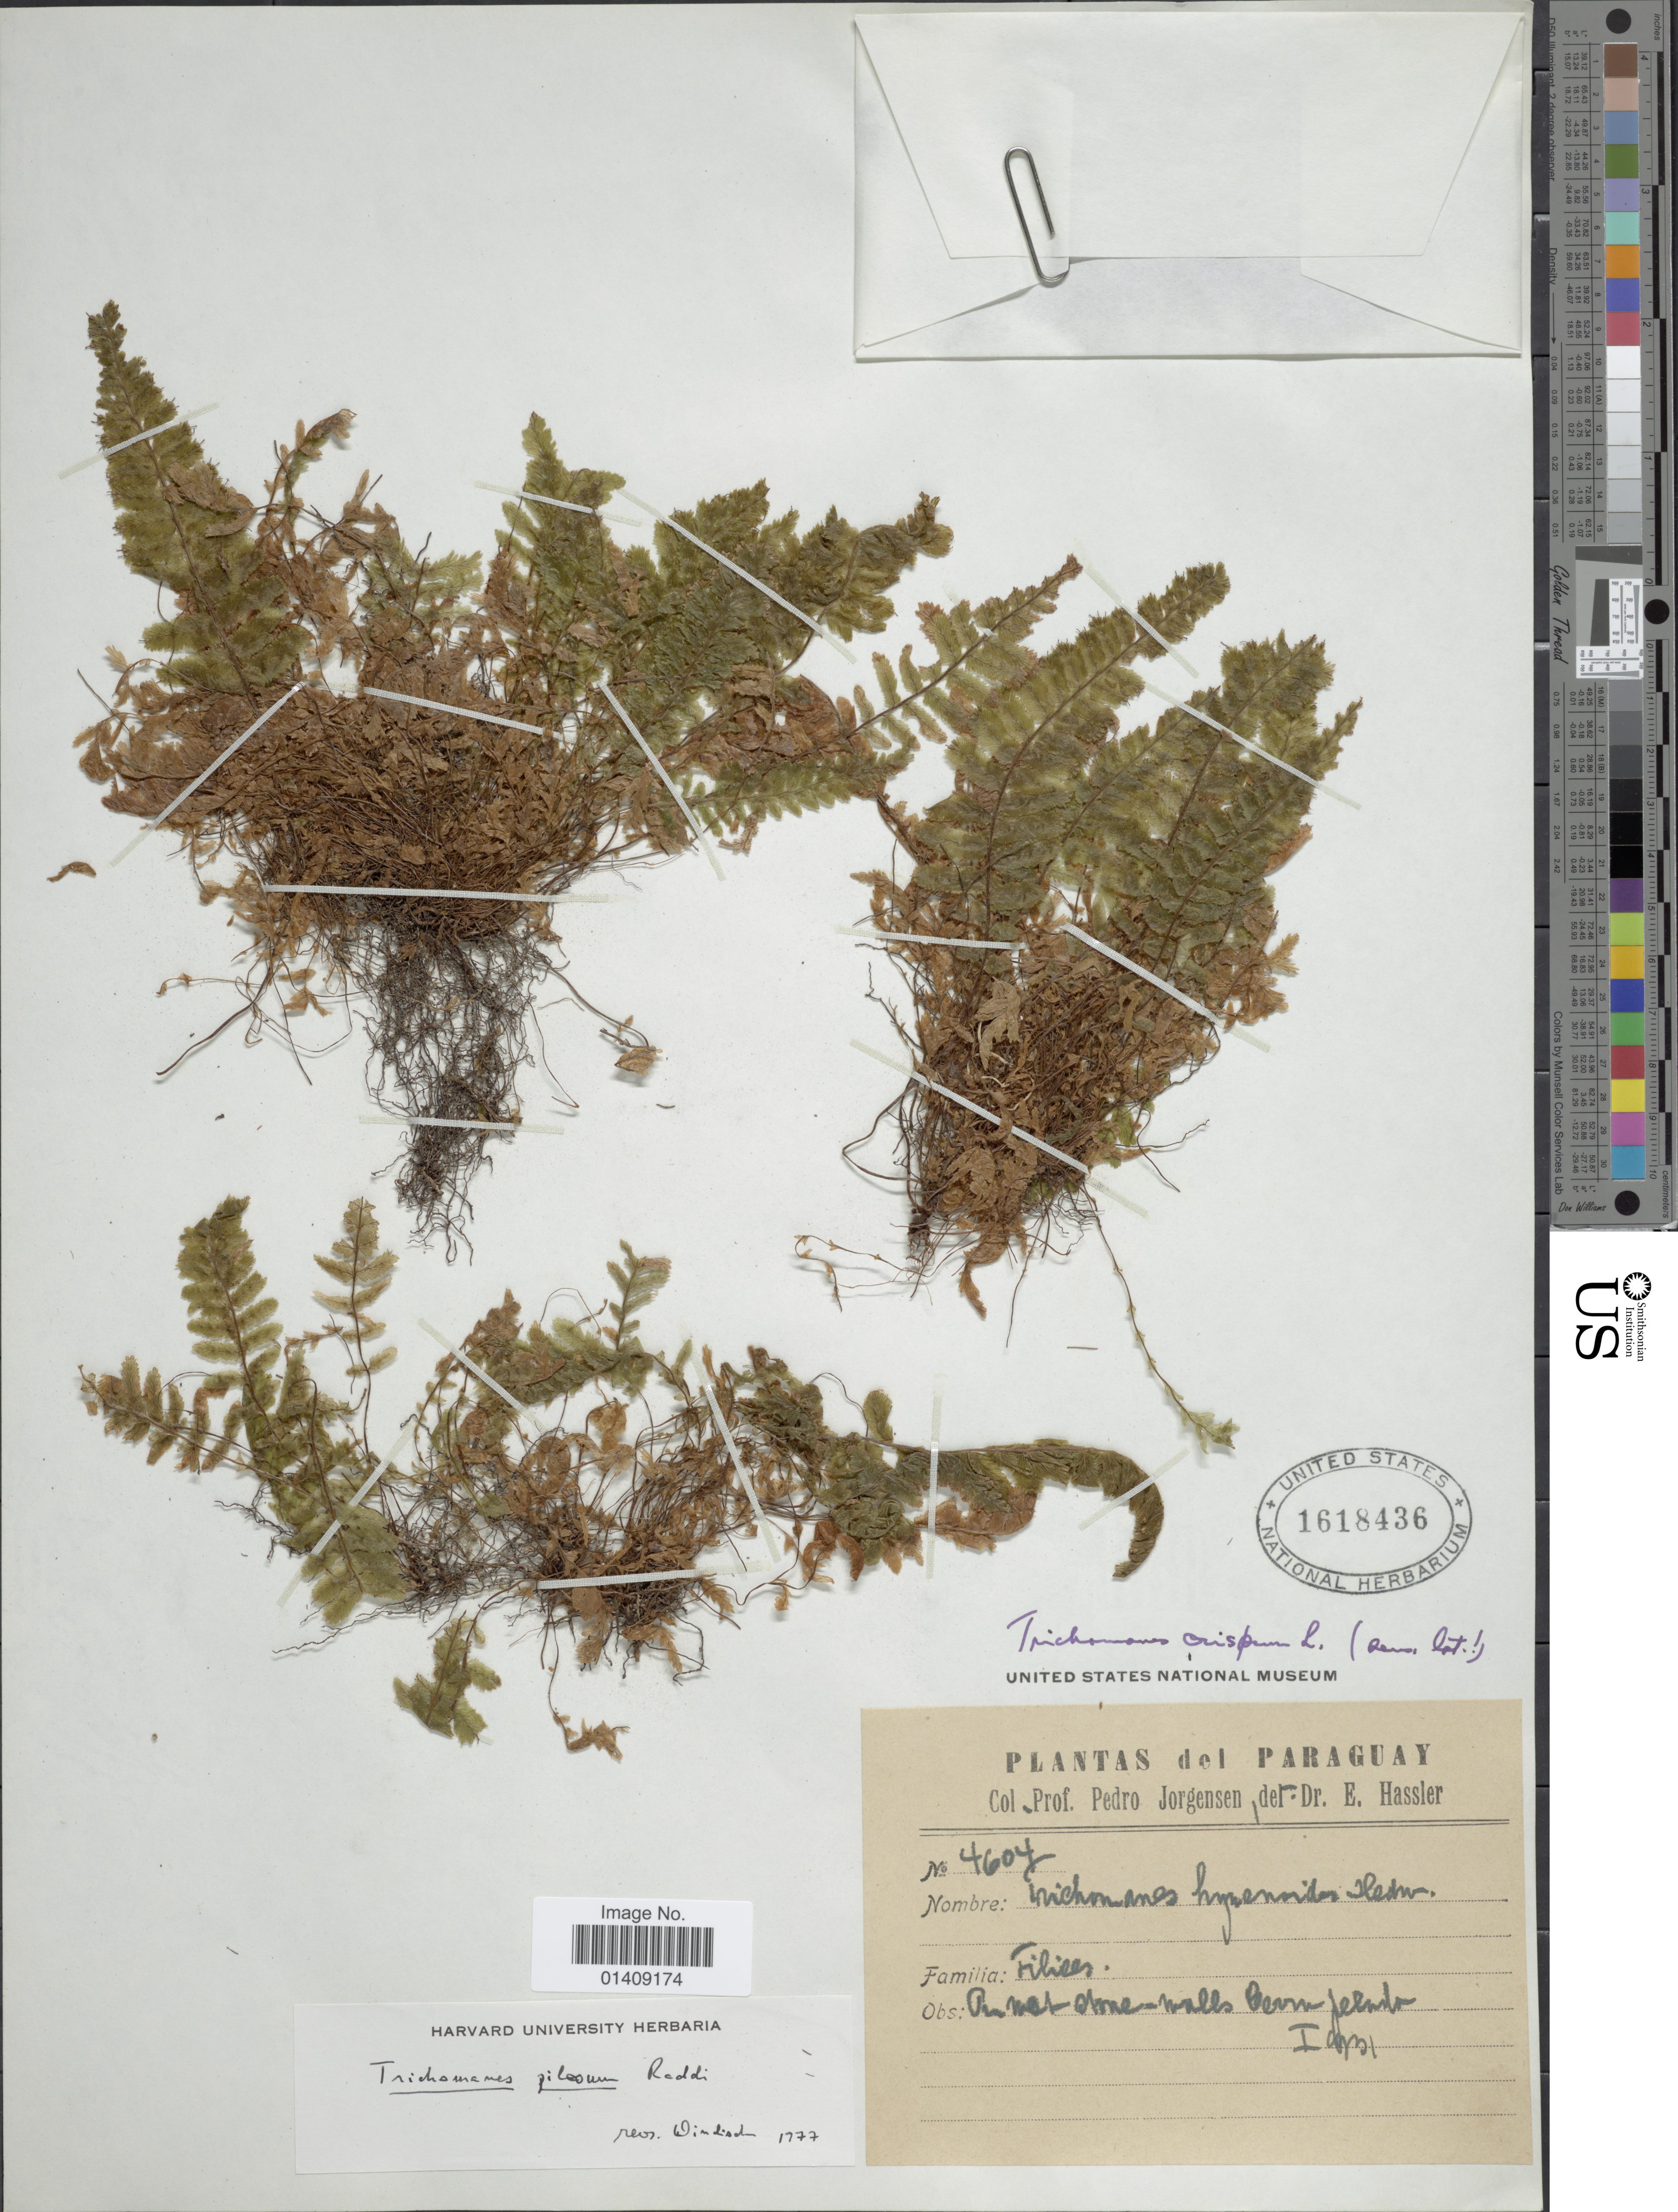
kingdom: Plantae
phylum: Tracheophyta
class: Polypodiopsida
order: Hymenophyllales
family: Hymenophyllaceae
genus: Trichomanes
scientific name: Trichomanes pilosum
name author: Raddi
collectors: P. Jörgensen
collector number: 4604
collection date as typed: Transcribed d/m/y: /1/31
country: Paraguay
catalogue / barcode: US 1618436